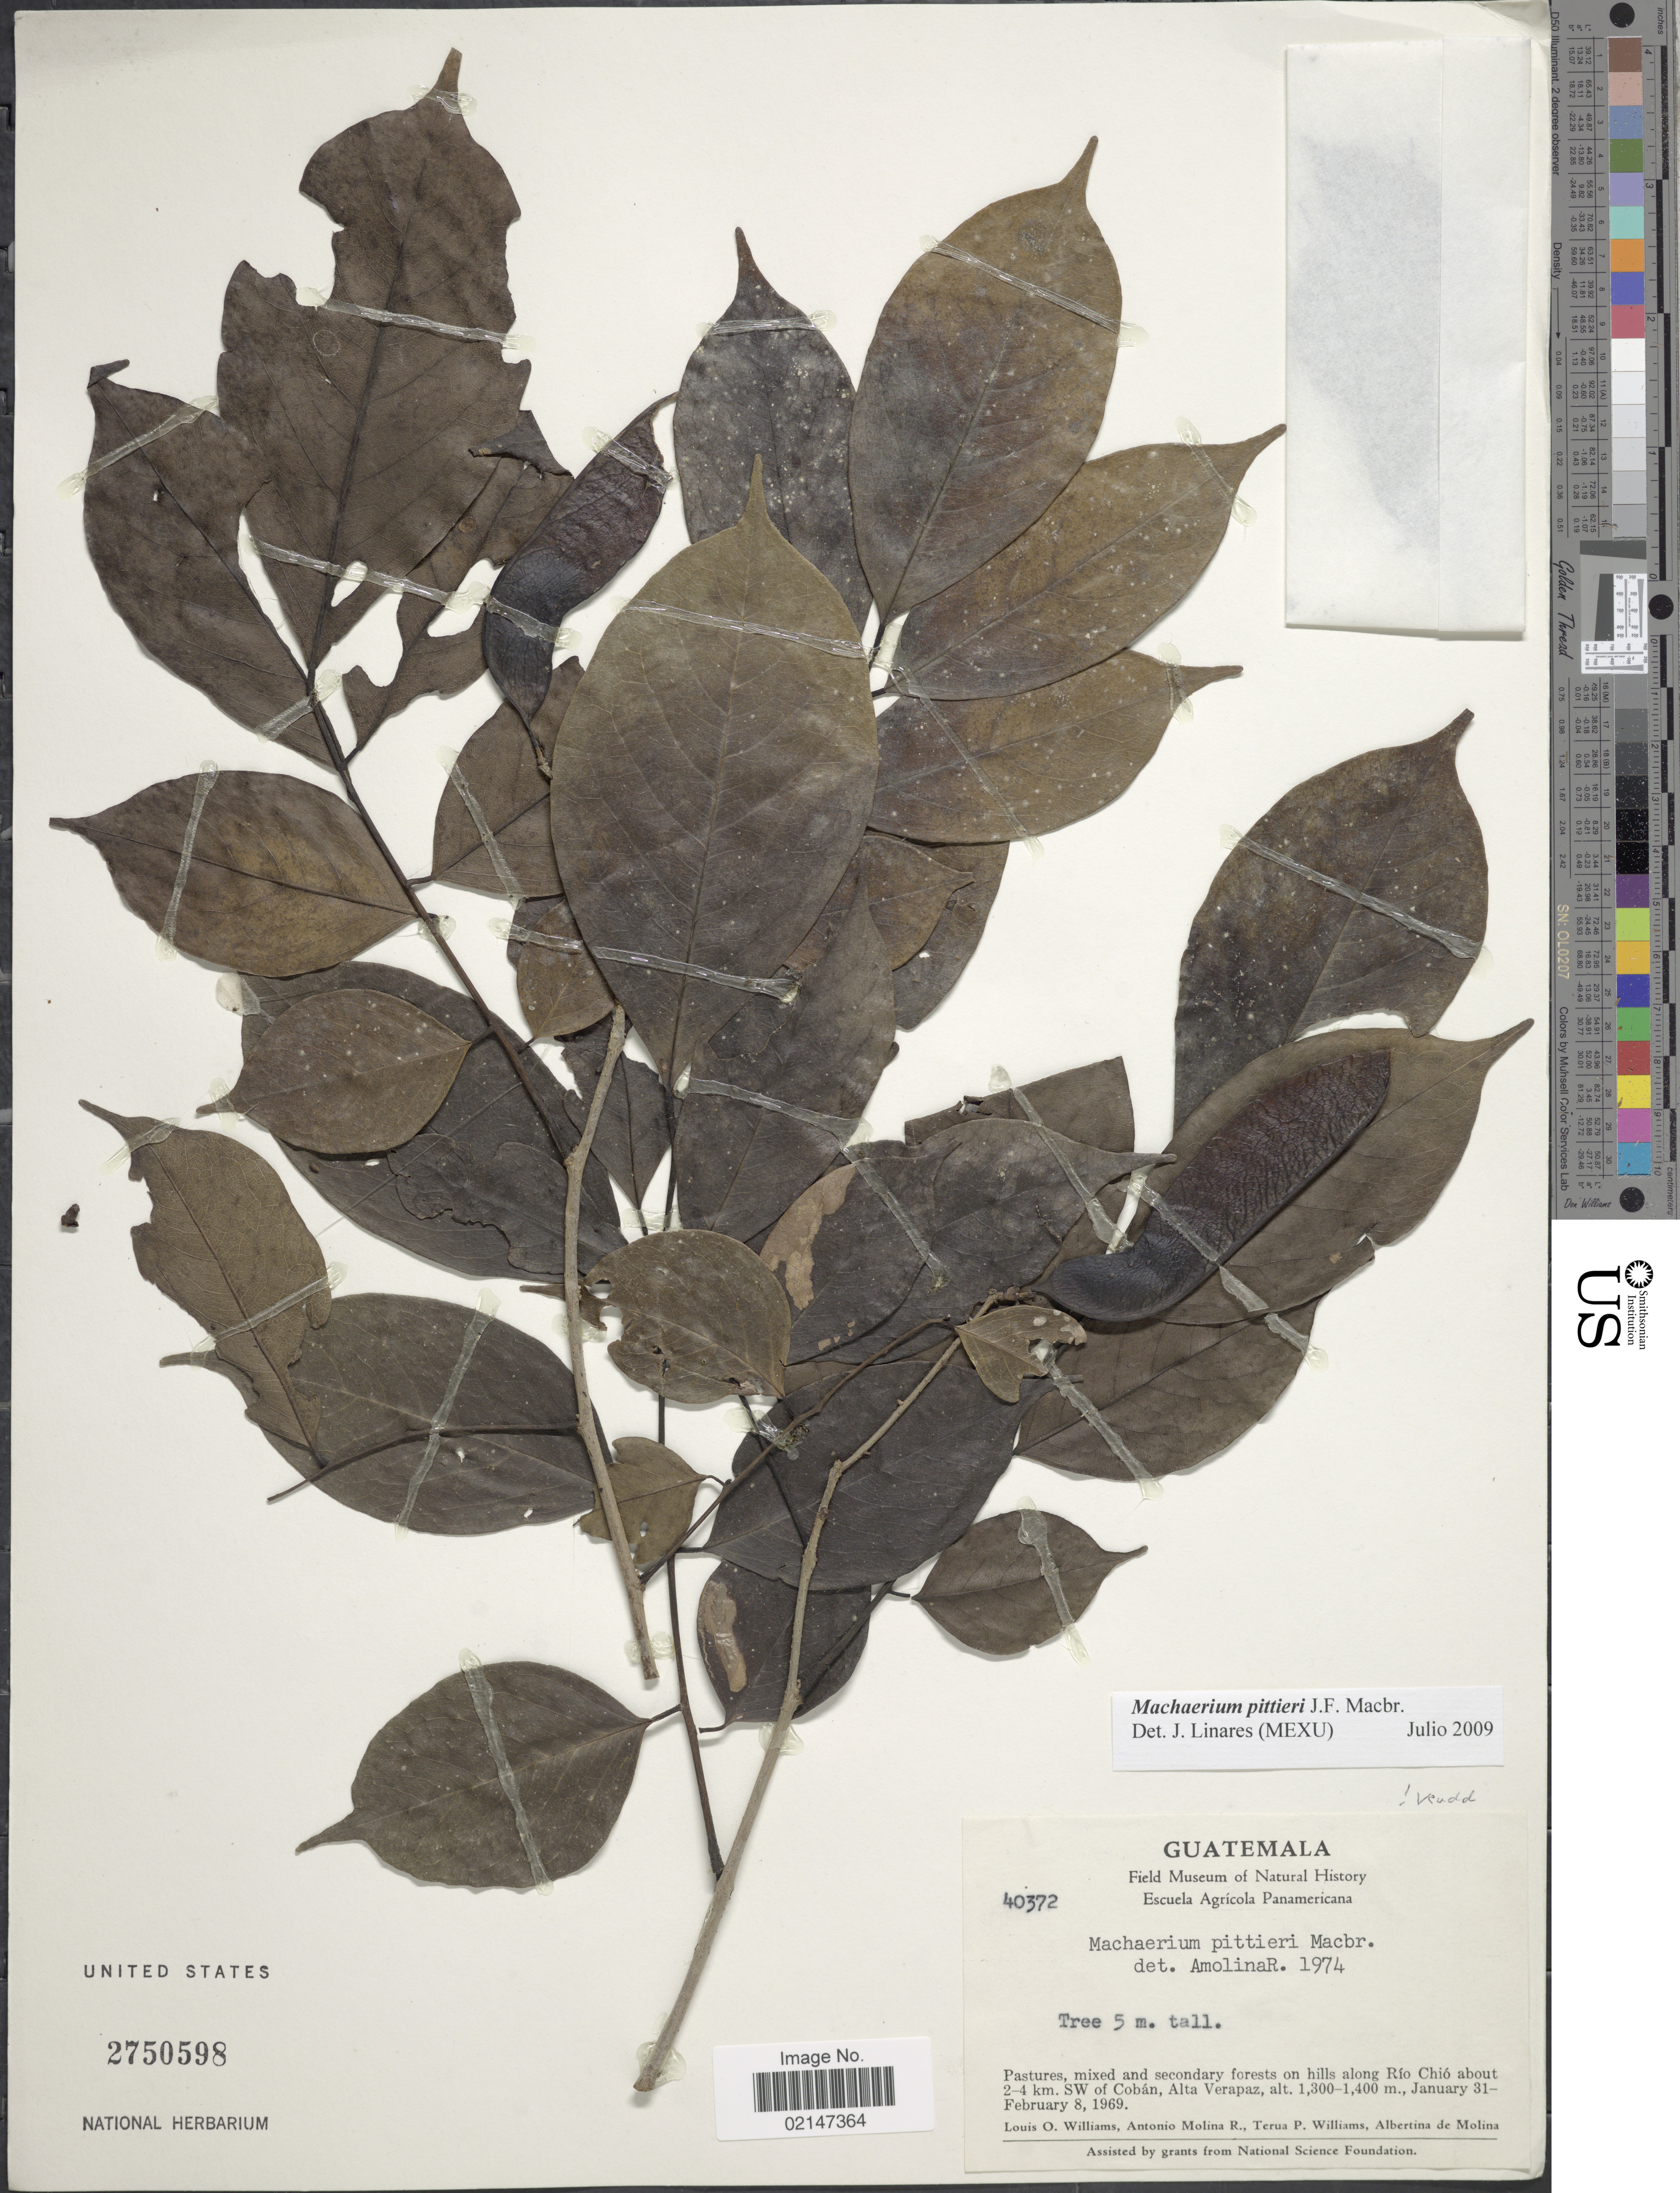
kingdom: Plantae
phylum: Tracheophyta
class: Magnoliopsida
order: Fabales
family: Fabaceae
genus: Machaerium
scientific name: Machaerium pittieri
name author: J.F. Macbr.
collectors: L. O. Williams, A. Molina R., T. P. Williams & A. R. Molina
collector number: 40372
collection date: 1969-02-08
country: Guatemala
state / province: Alta Verapaz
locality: On hills along Rio Chio about 2-4 km. SW of Coban. Alta Verapaz.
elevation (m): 1300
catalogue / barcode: US 2750598